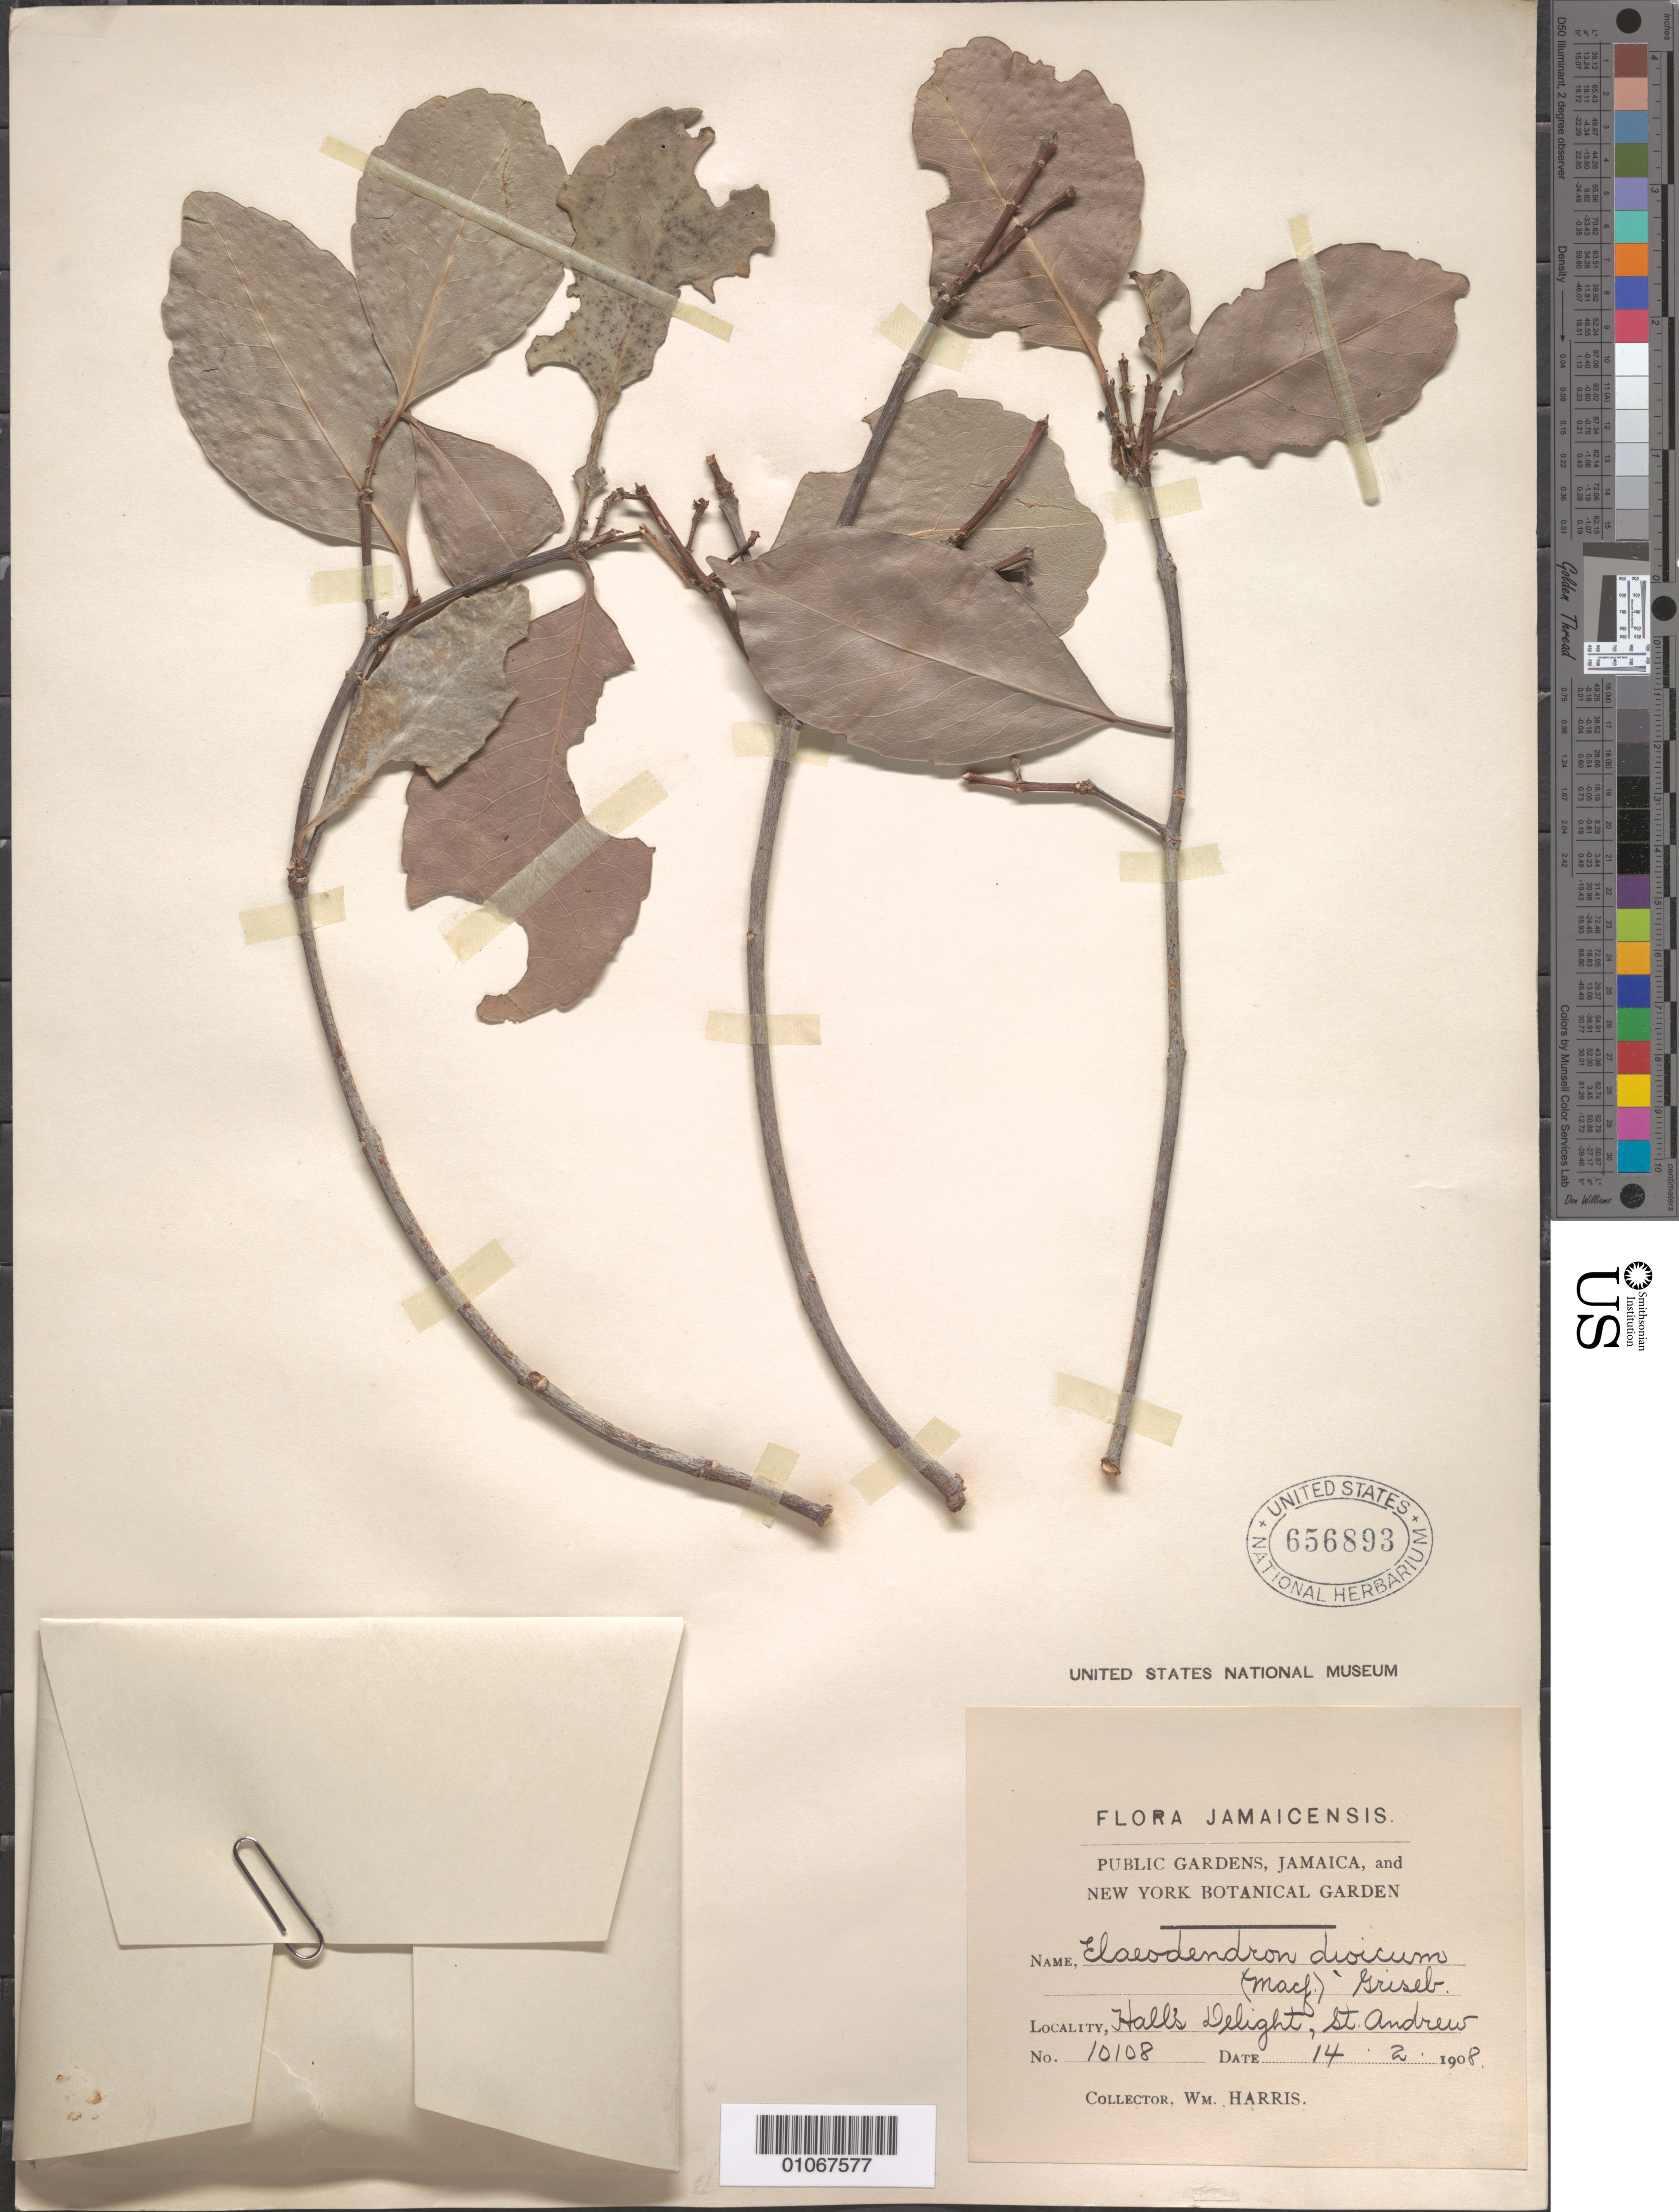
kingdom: Plantae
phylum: Tracheophyta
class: Magnoliopsida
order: Celastrales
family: Celastraceae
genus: Elaeodendron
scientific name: Elaeodendron dioicum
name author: Griseb.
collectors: W. Harris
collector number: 10108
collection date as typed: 14 Feb 1908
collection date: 1908-02-14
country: Jamaica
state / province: Saint Andrew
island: Jamaica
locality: Halls delight, St. Andrew/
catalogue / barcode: US 656893